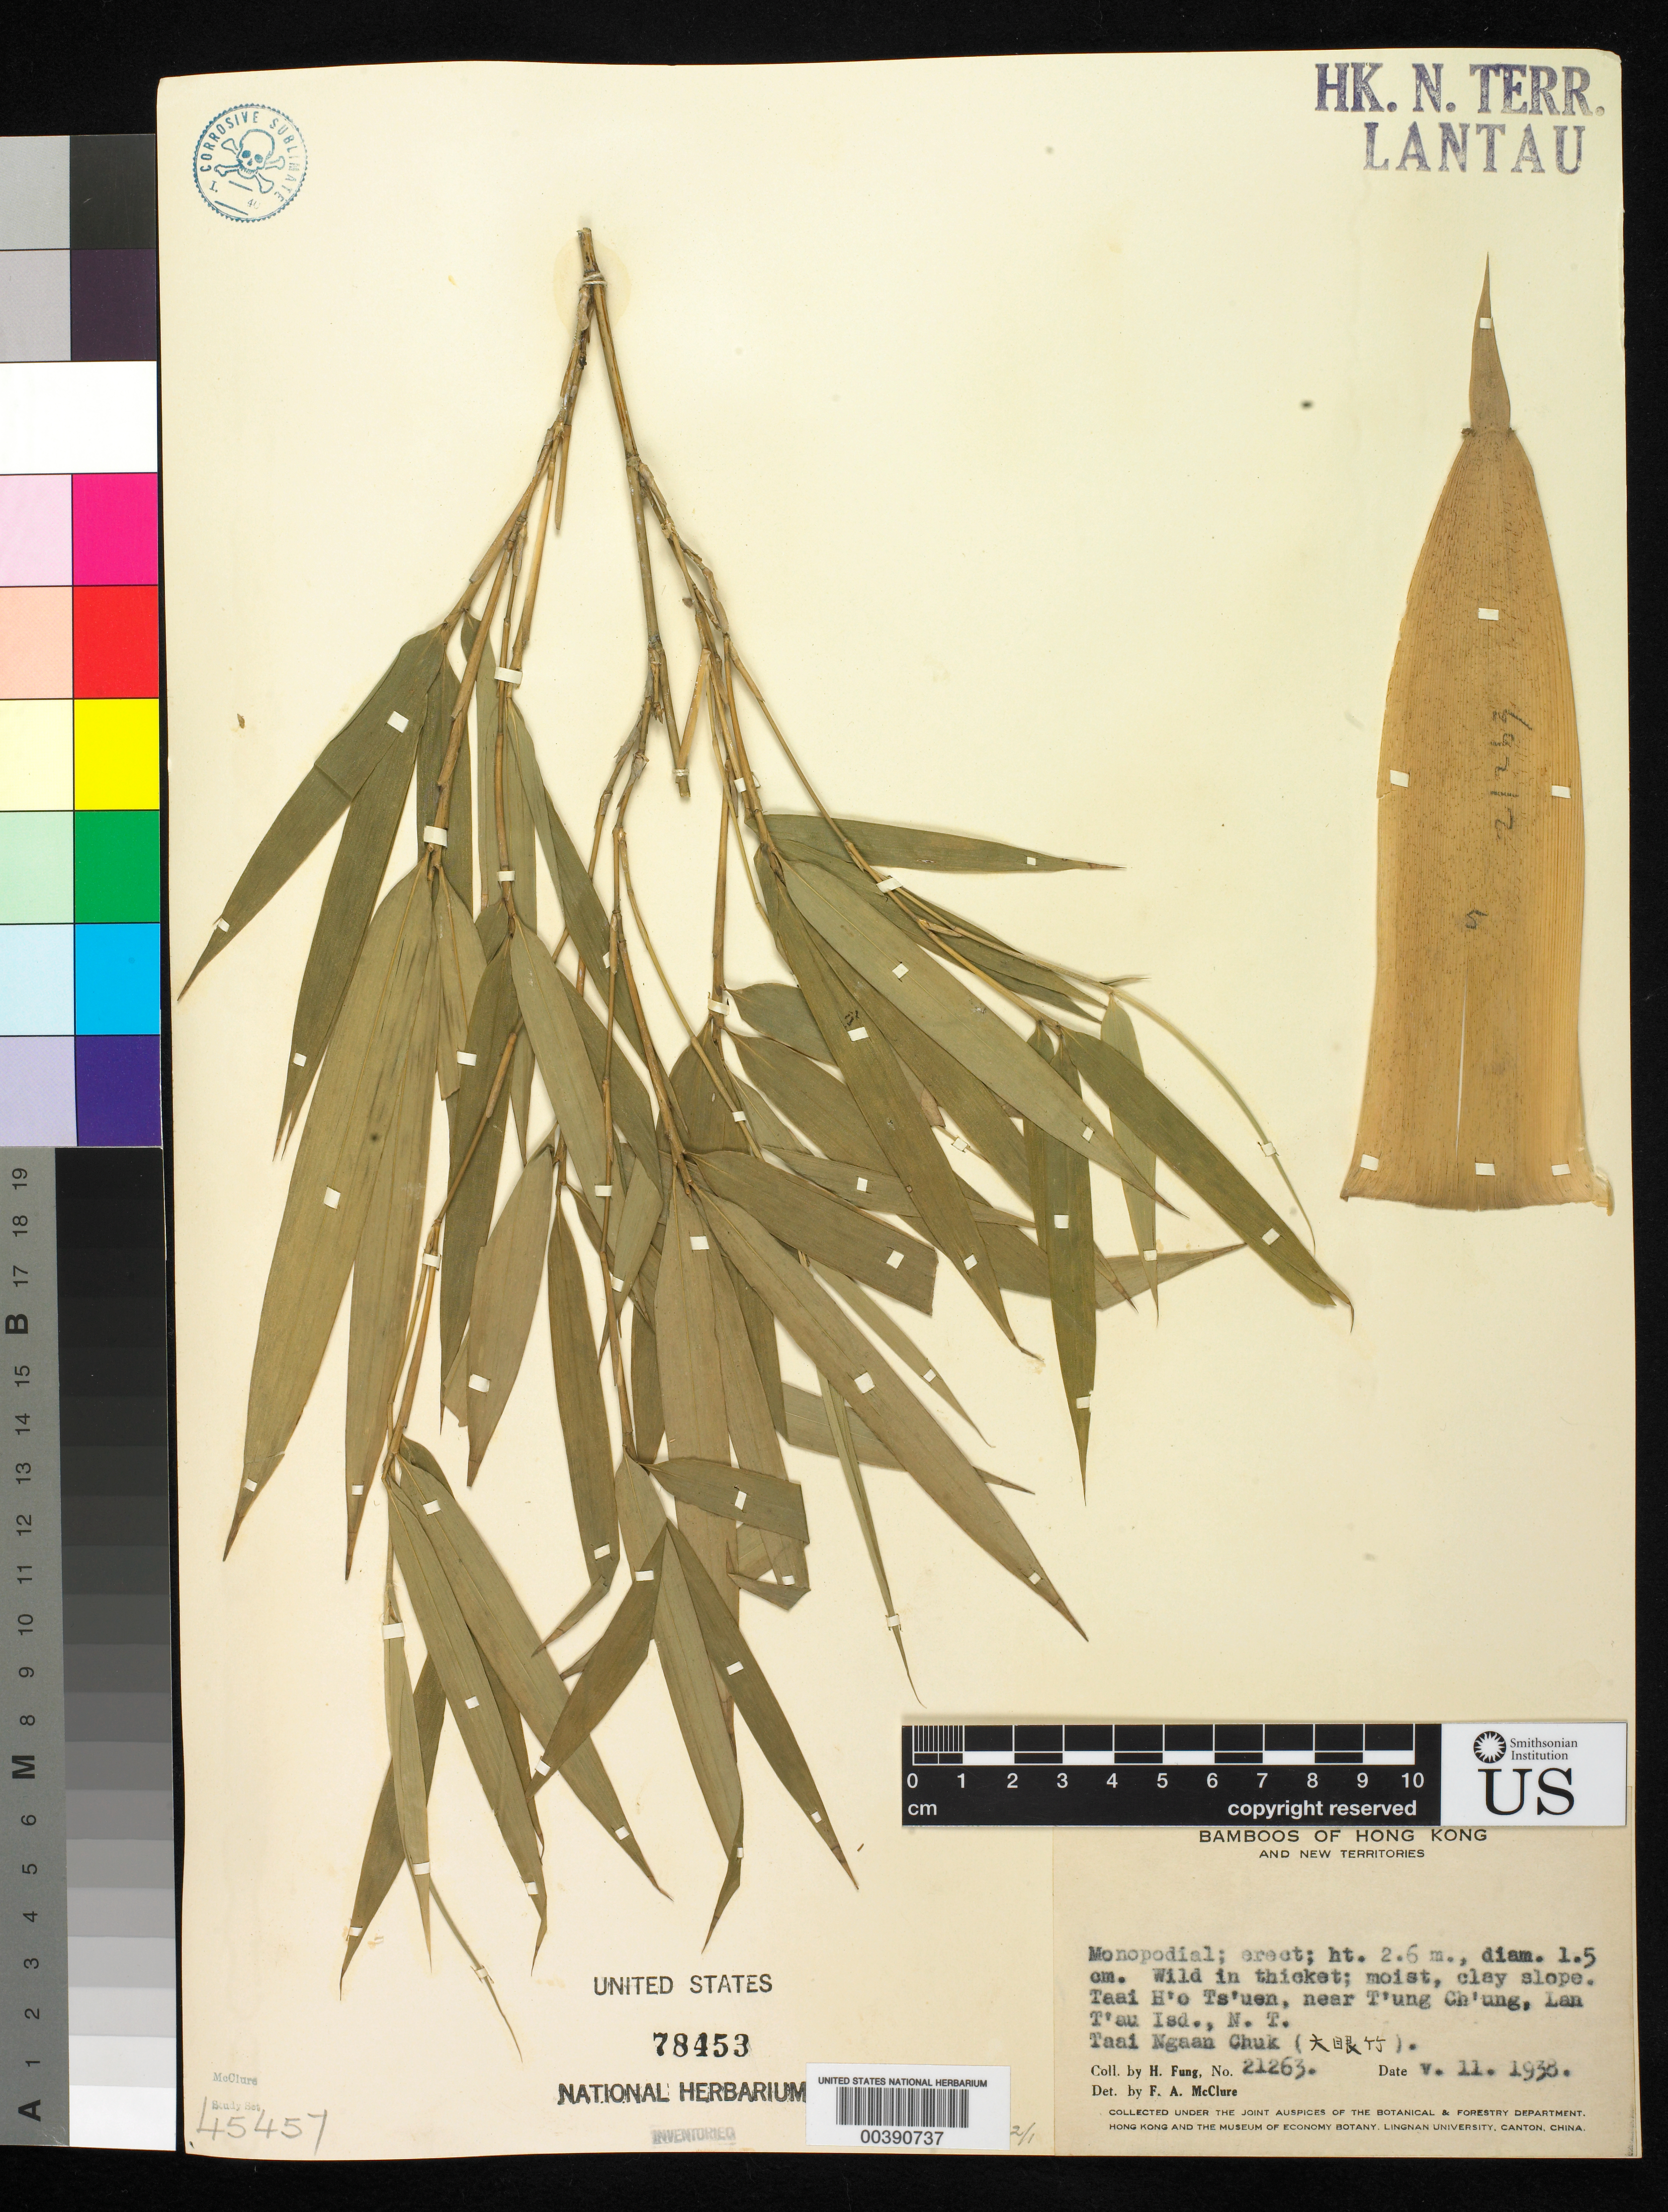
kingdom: Plantae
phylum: Tracheophyta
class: Liliopsida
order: Poales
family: Poaceae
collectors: H. L. Fung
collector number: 21263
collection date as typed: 11 May 1938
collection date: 1938-05-11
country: China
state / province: Hong Kong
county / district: New Territories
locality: Lan t'au isl., t'ung ch'ung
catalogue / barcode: US 78453